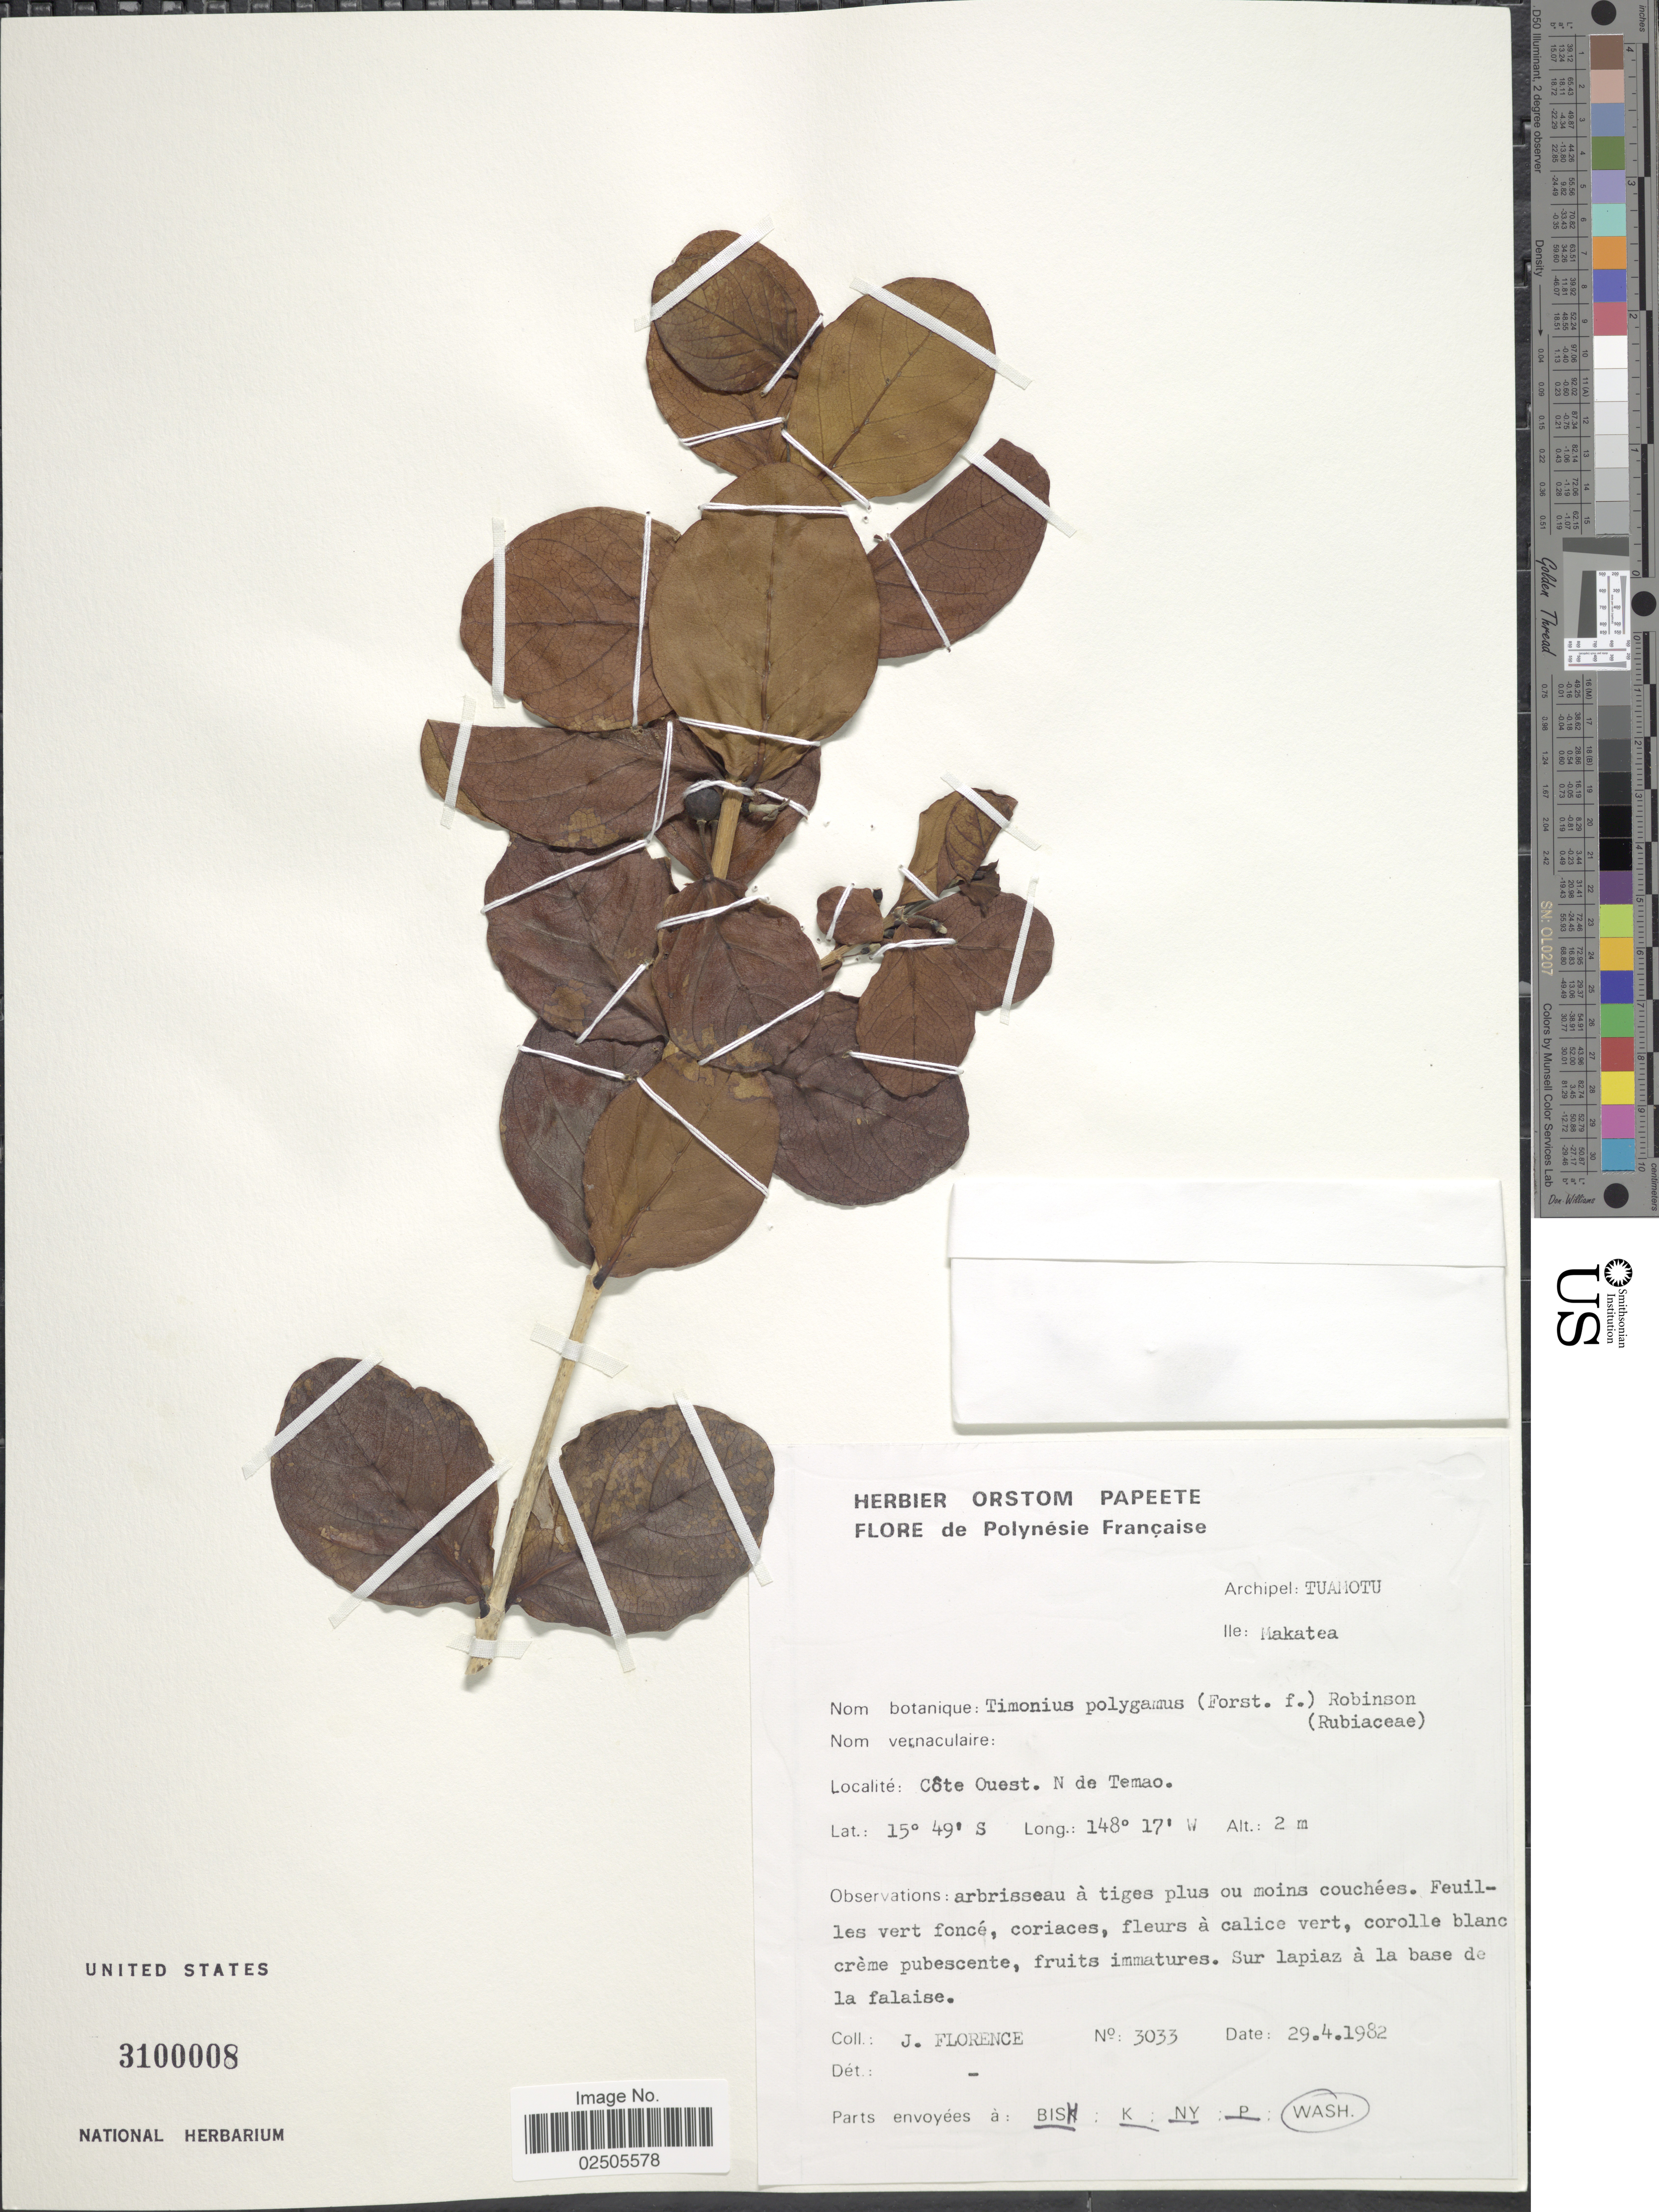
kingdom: Plantae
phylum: Tracheophyta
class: Magnoliopsida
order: Gentianales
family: Rubiaceae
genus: Timonius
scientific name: Timonius polygamus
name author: (G. Forst.) Rob.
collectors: J. Florence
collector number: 3033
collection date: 1982-04-29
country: French Polynesia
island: Makatea [Aurora]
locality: Archipel: Tuamotu, Ille: Makatea, Cote Ouest. N. de Temao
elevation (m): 2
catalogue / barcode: US 3100008